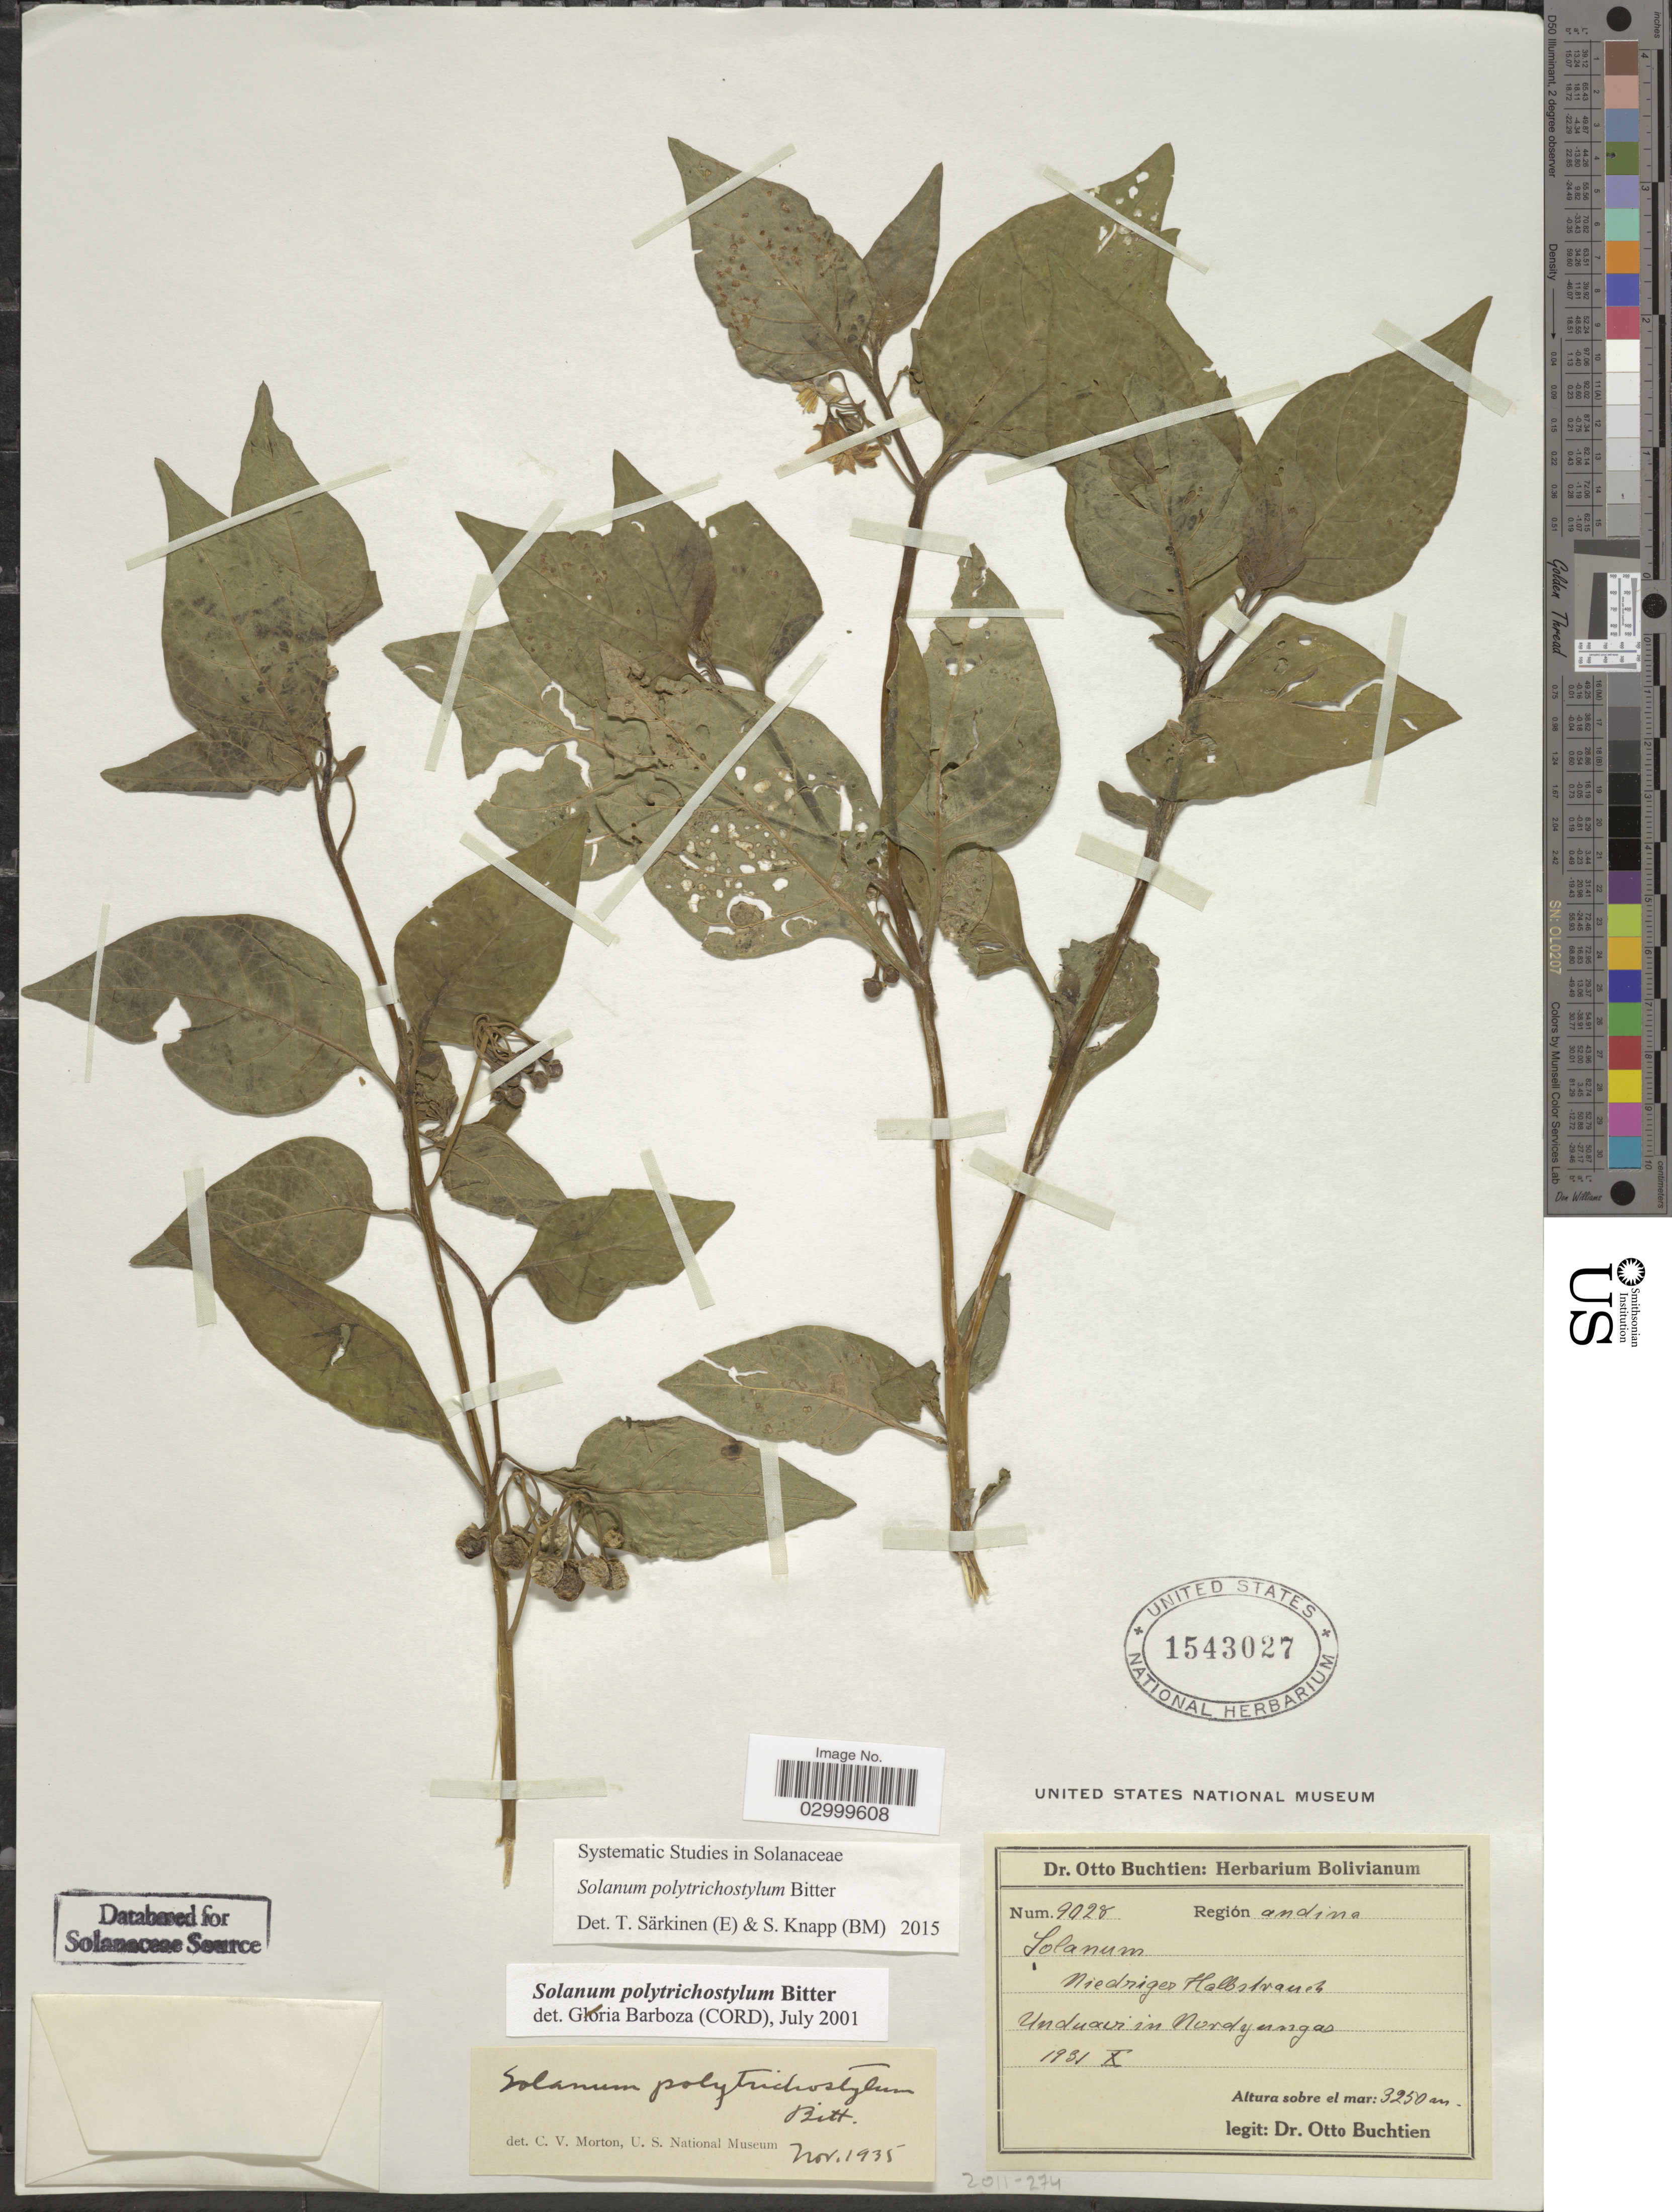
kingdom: Plantae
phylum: Tracheophyta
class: Magnoliopsida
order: Solanales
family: Solanaceae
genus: Solanum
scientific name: Solanum polytrichostylum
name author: Bitter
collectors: O. Buchtien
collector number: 9028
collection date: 1931-10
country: Bolivia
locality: Región: andina, Unduavi in Nordyungas.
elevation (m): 3250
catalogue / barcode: US 1543027